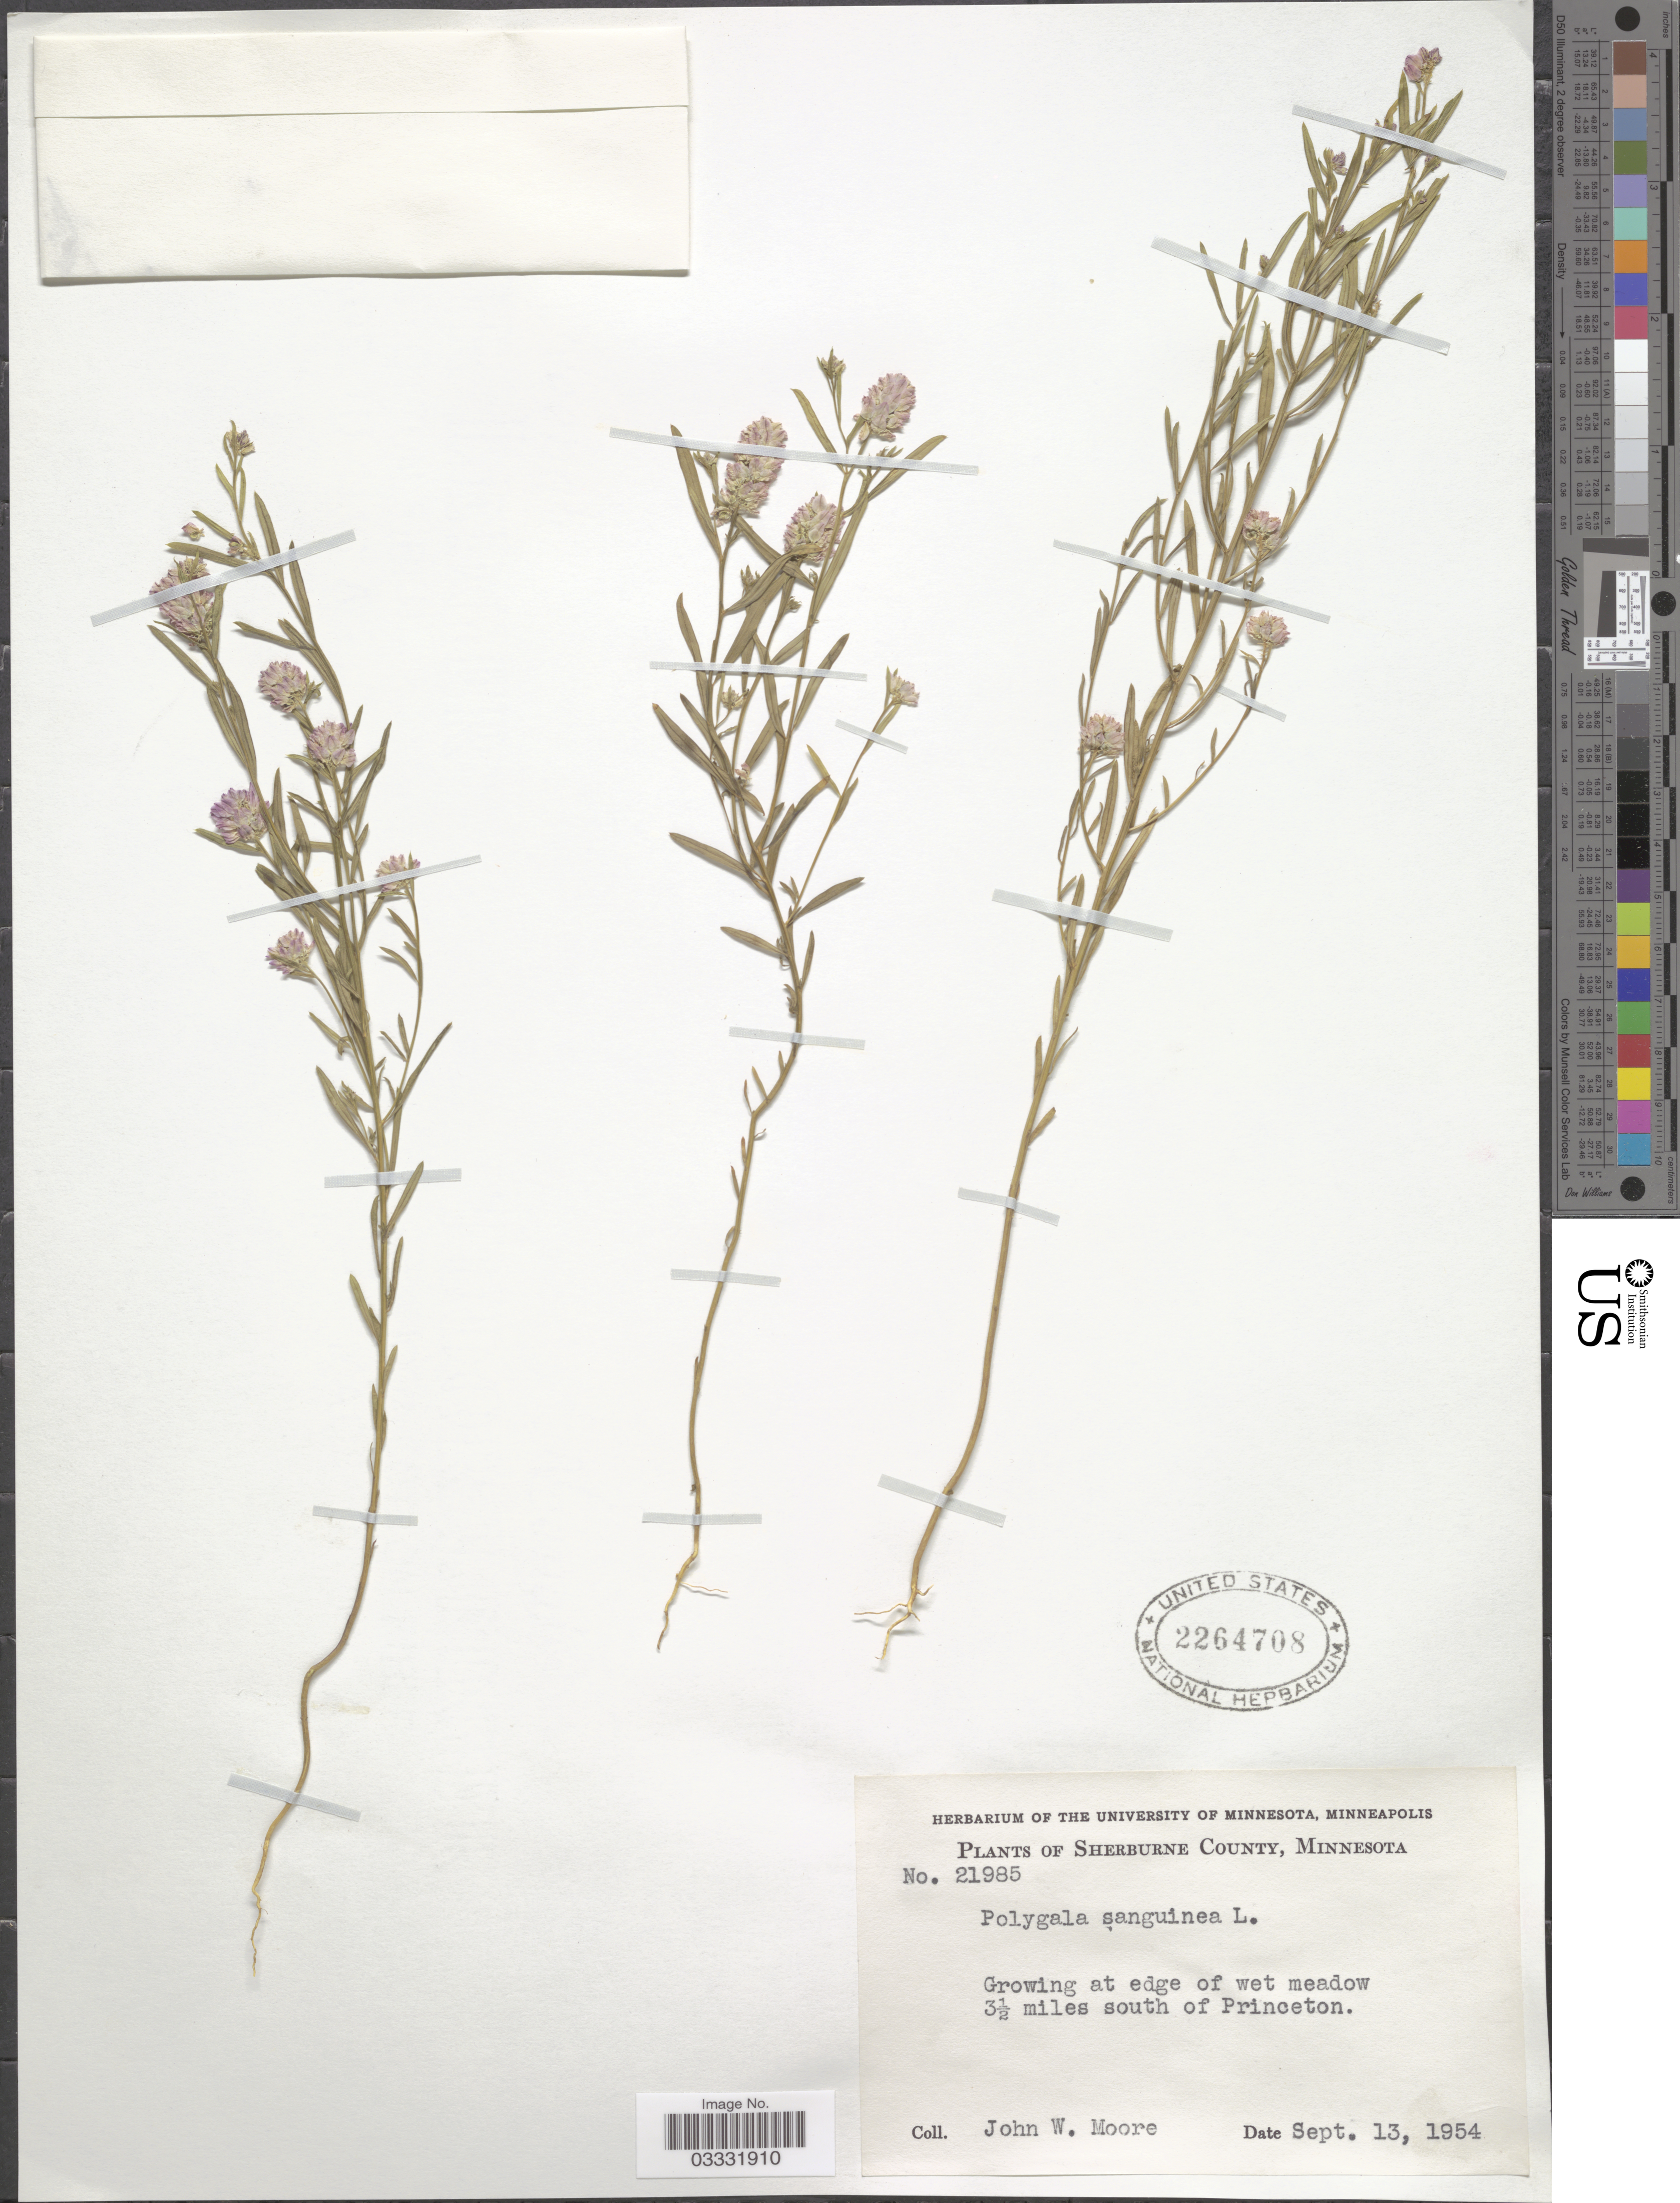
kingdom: Plantae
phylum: Tracheophyta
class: Magnoliopsida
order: Fabales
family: Polygalaceae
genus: Polygala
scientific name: Polygala sanguinea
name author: L.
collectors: J. Moore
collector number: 21985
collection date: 1954-09-13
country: United States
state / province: Minnesota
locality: Sherburne County. Growing at edge of wet meadow. 3½ miles south of Princeton.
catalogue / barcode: US 2264708